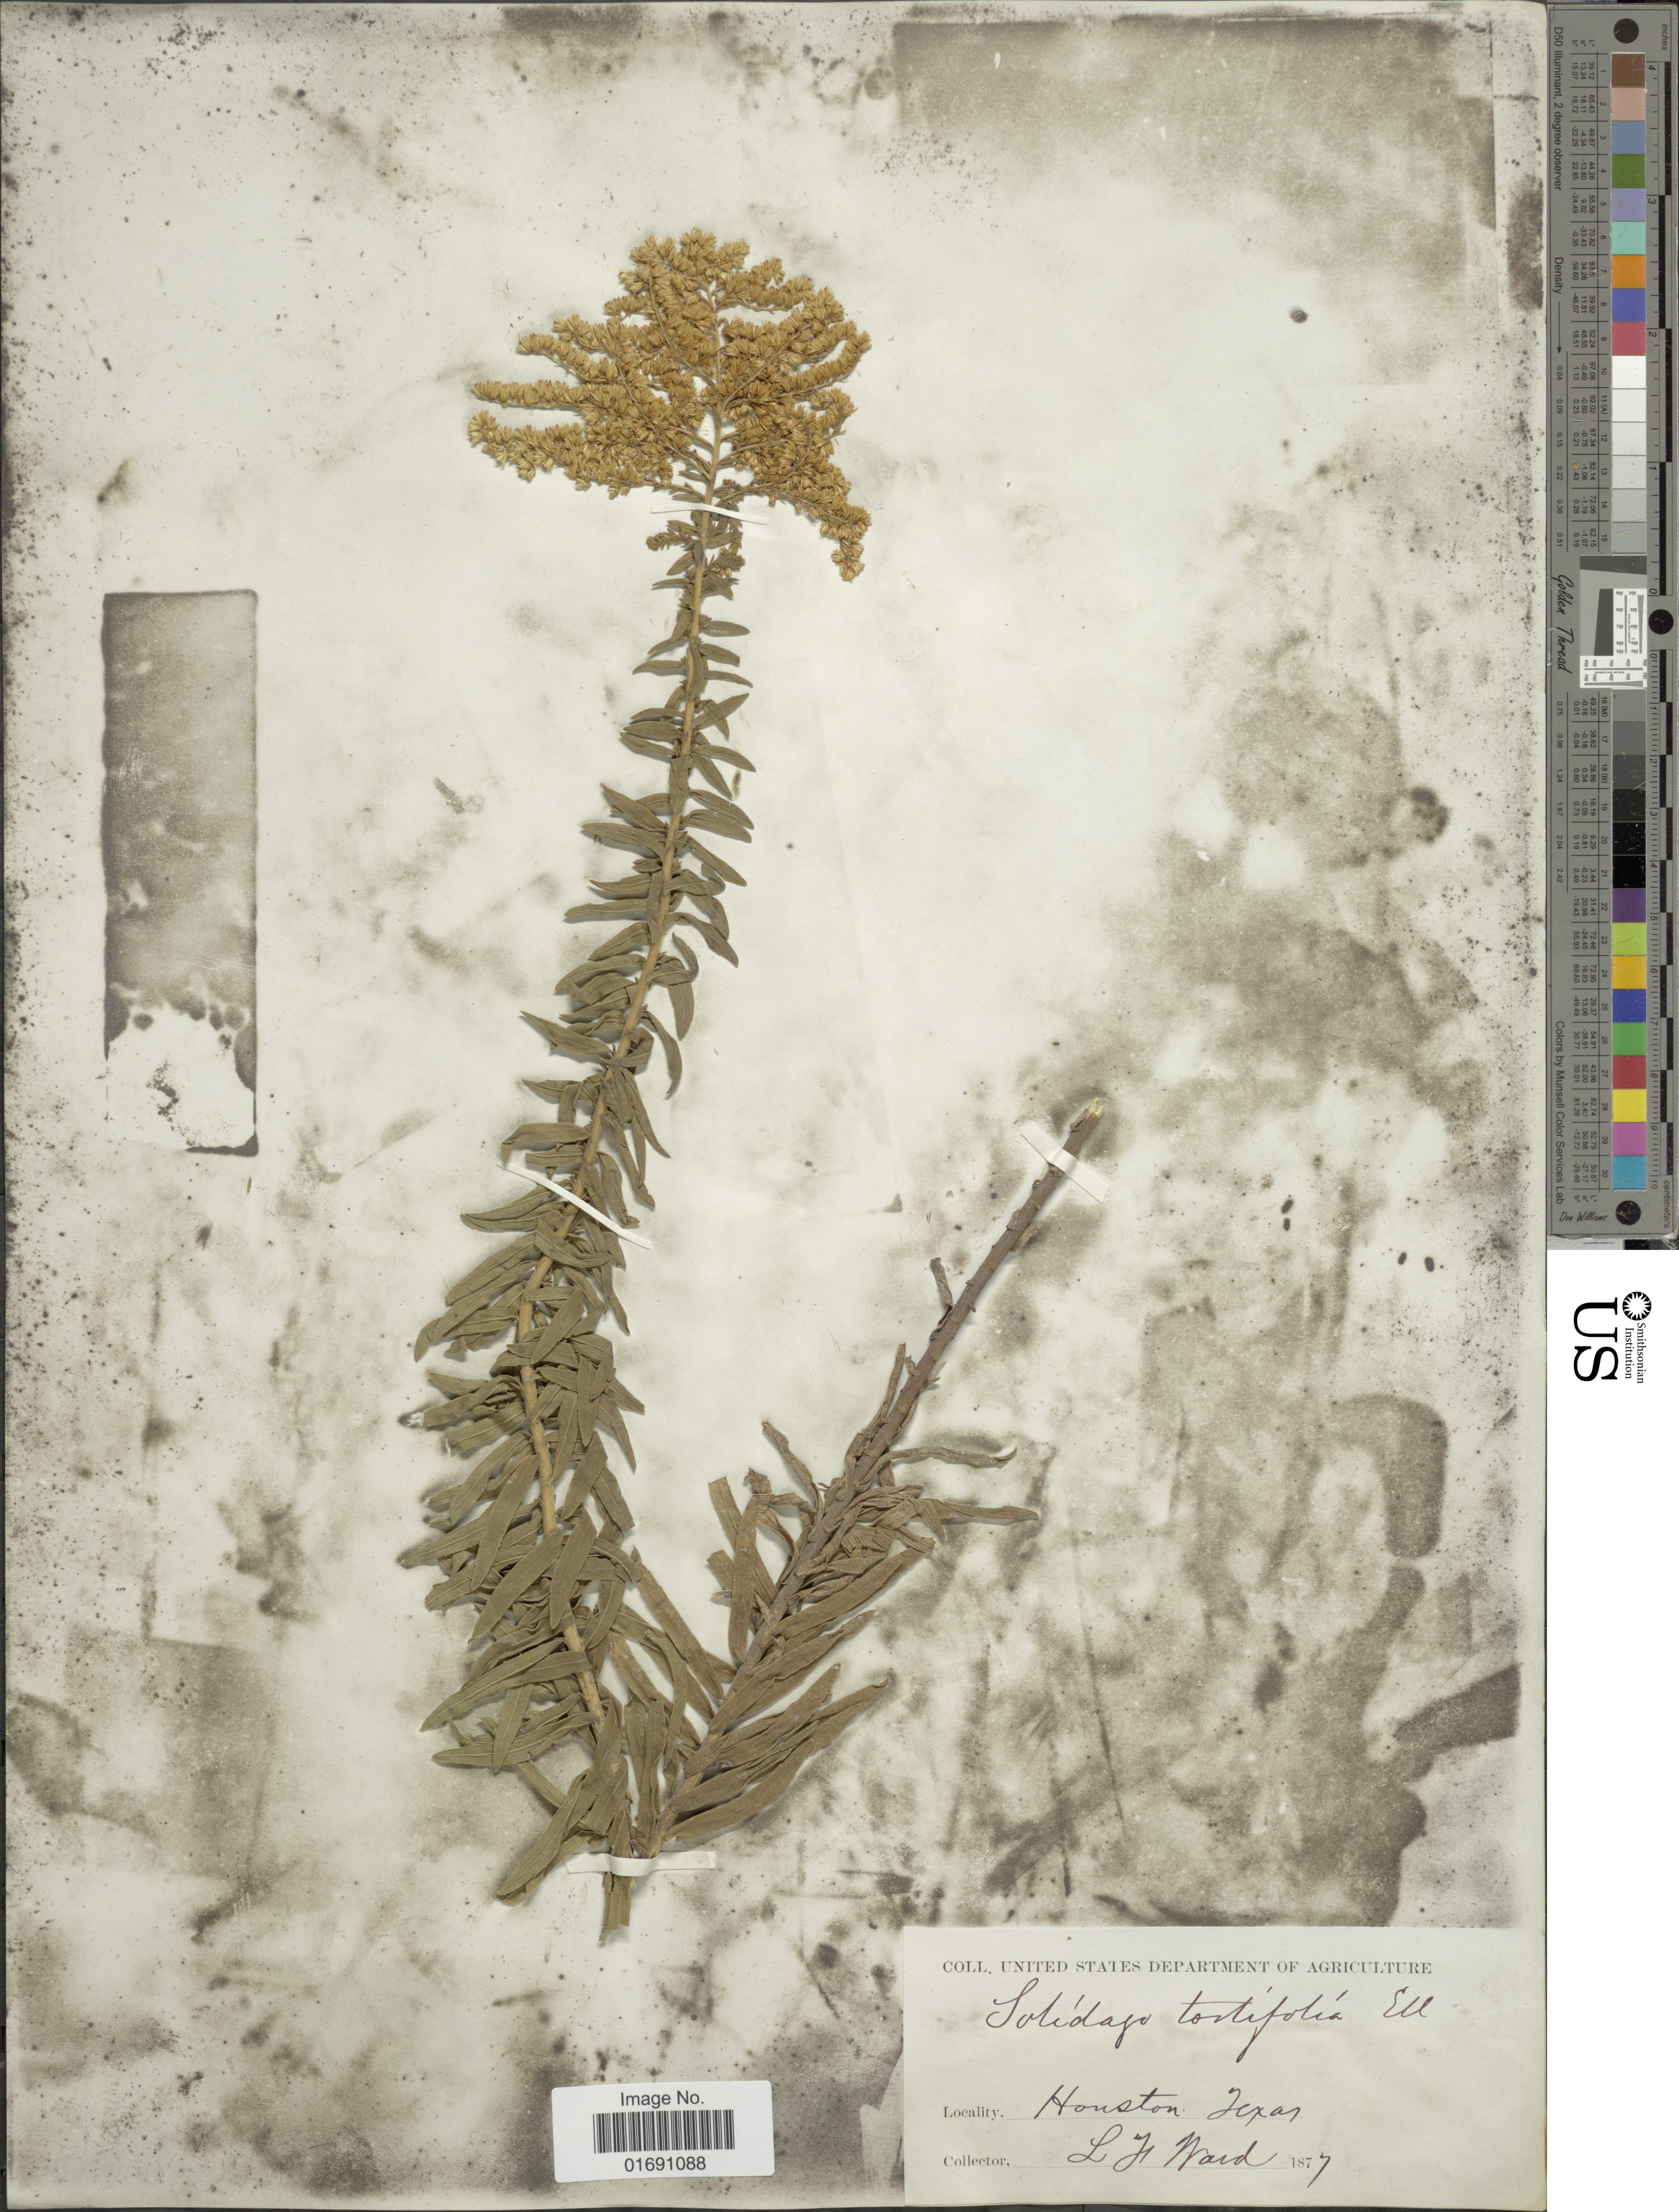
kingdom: Plantae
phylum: Tracheophyta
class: Magnoliopsida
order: Asterales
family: Asteraceae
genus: Solidago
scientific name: Solidago tortifolia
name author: Elliott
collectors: L. Ward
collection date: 1877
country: United States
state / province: Texas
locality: Houston